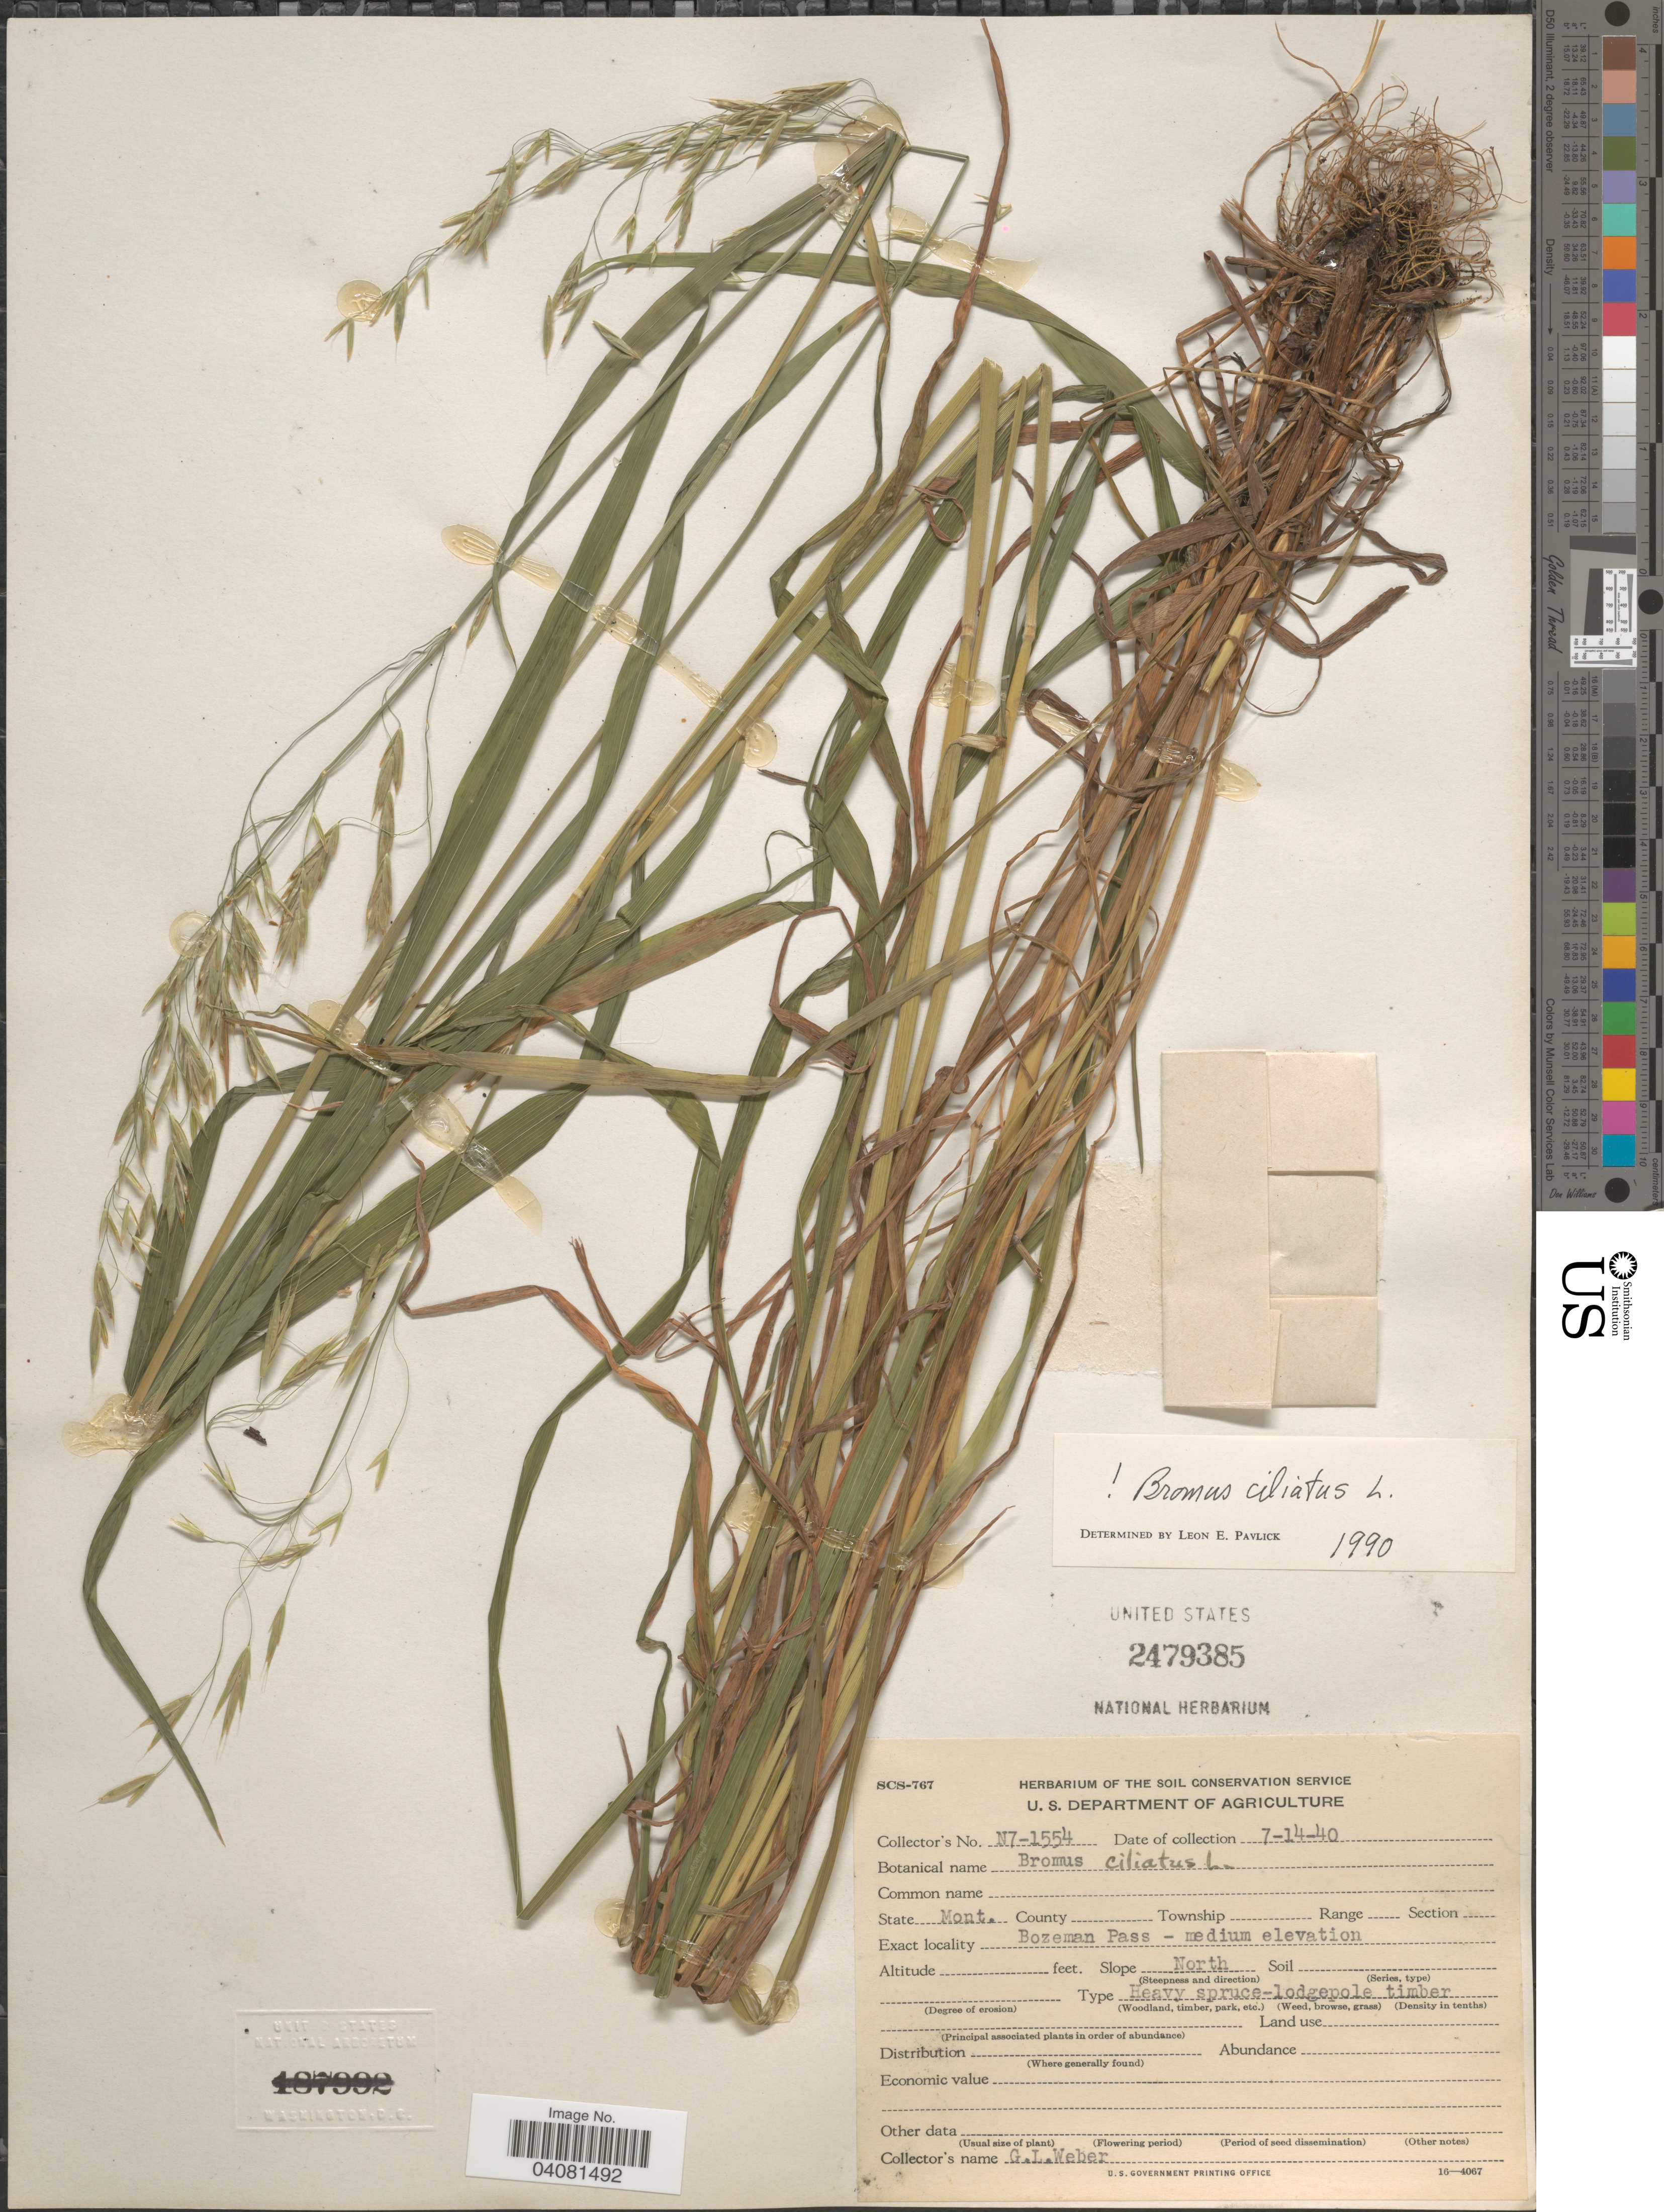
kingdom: Plantae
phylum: Tracheophyta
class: Liliopsida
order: Poales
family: Poaceae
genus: Bromus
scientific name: Bromus ciliatus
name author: L.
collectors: G. Weber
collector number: N7-1554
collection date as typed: Transcribed d/m/y: 14/7/40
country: United States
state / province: Montana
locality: Bozeman Pass - medium elevation. Slope North.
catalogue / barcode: US 2479385